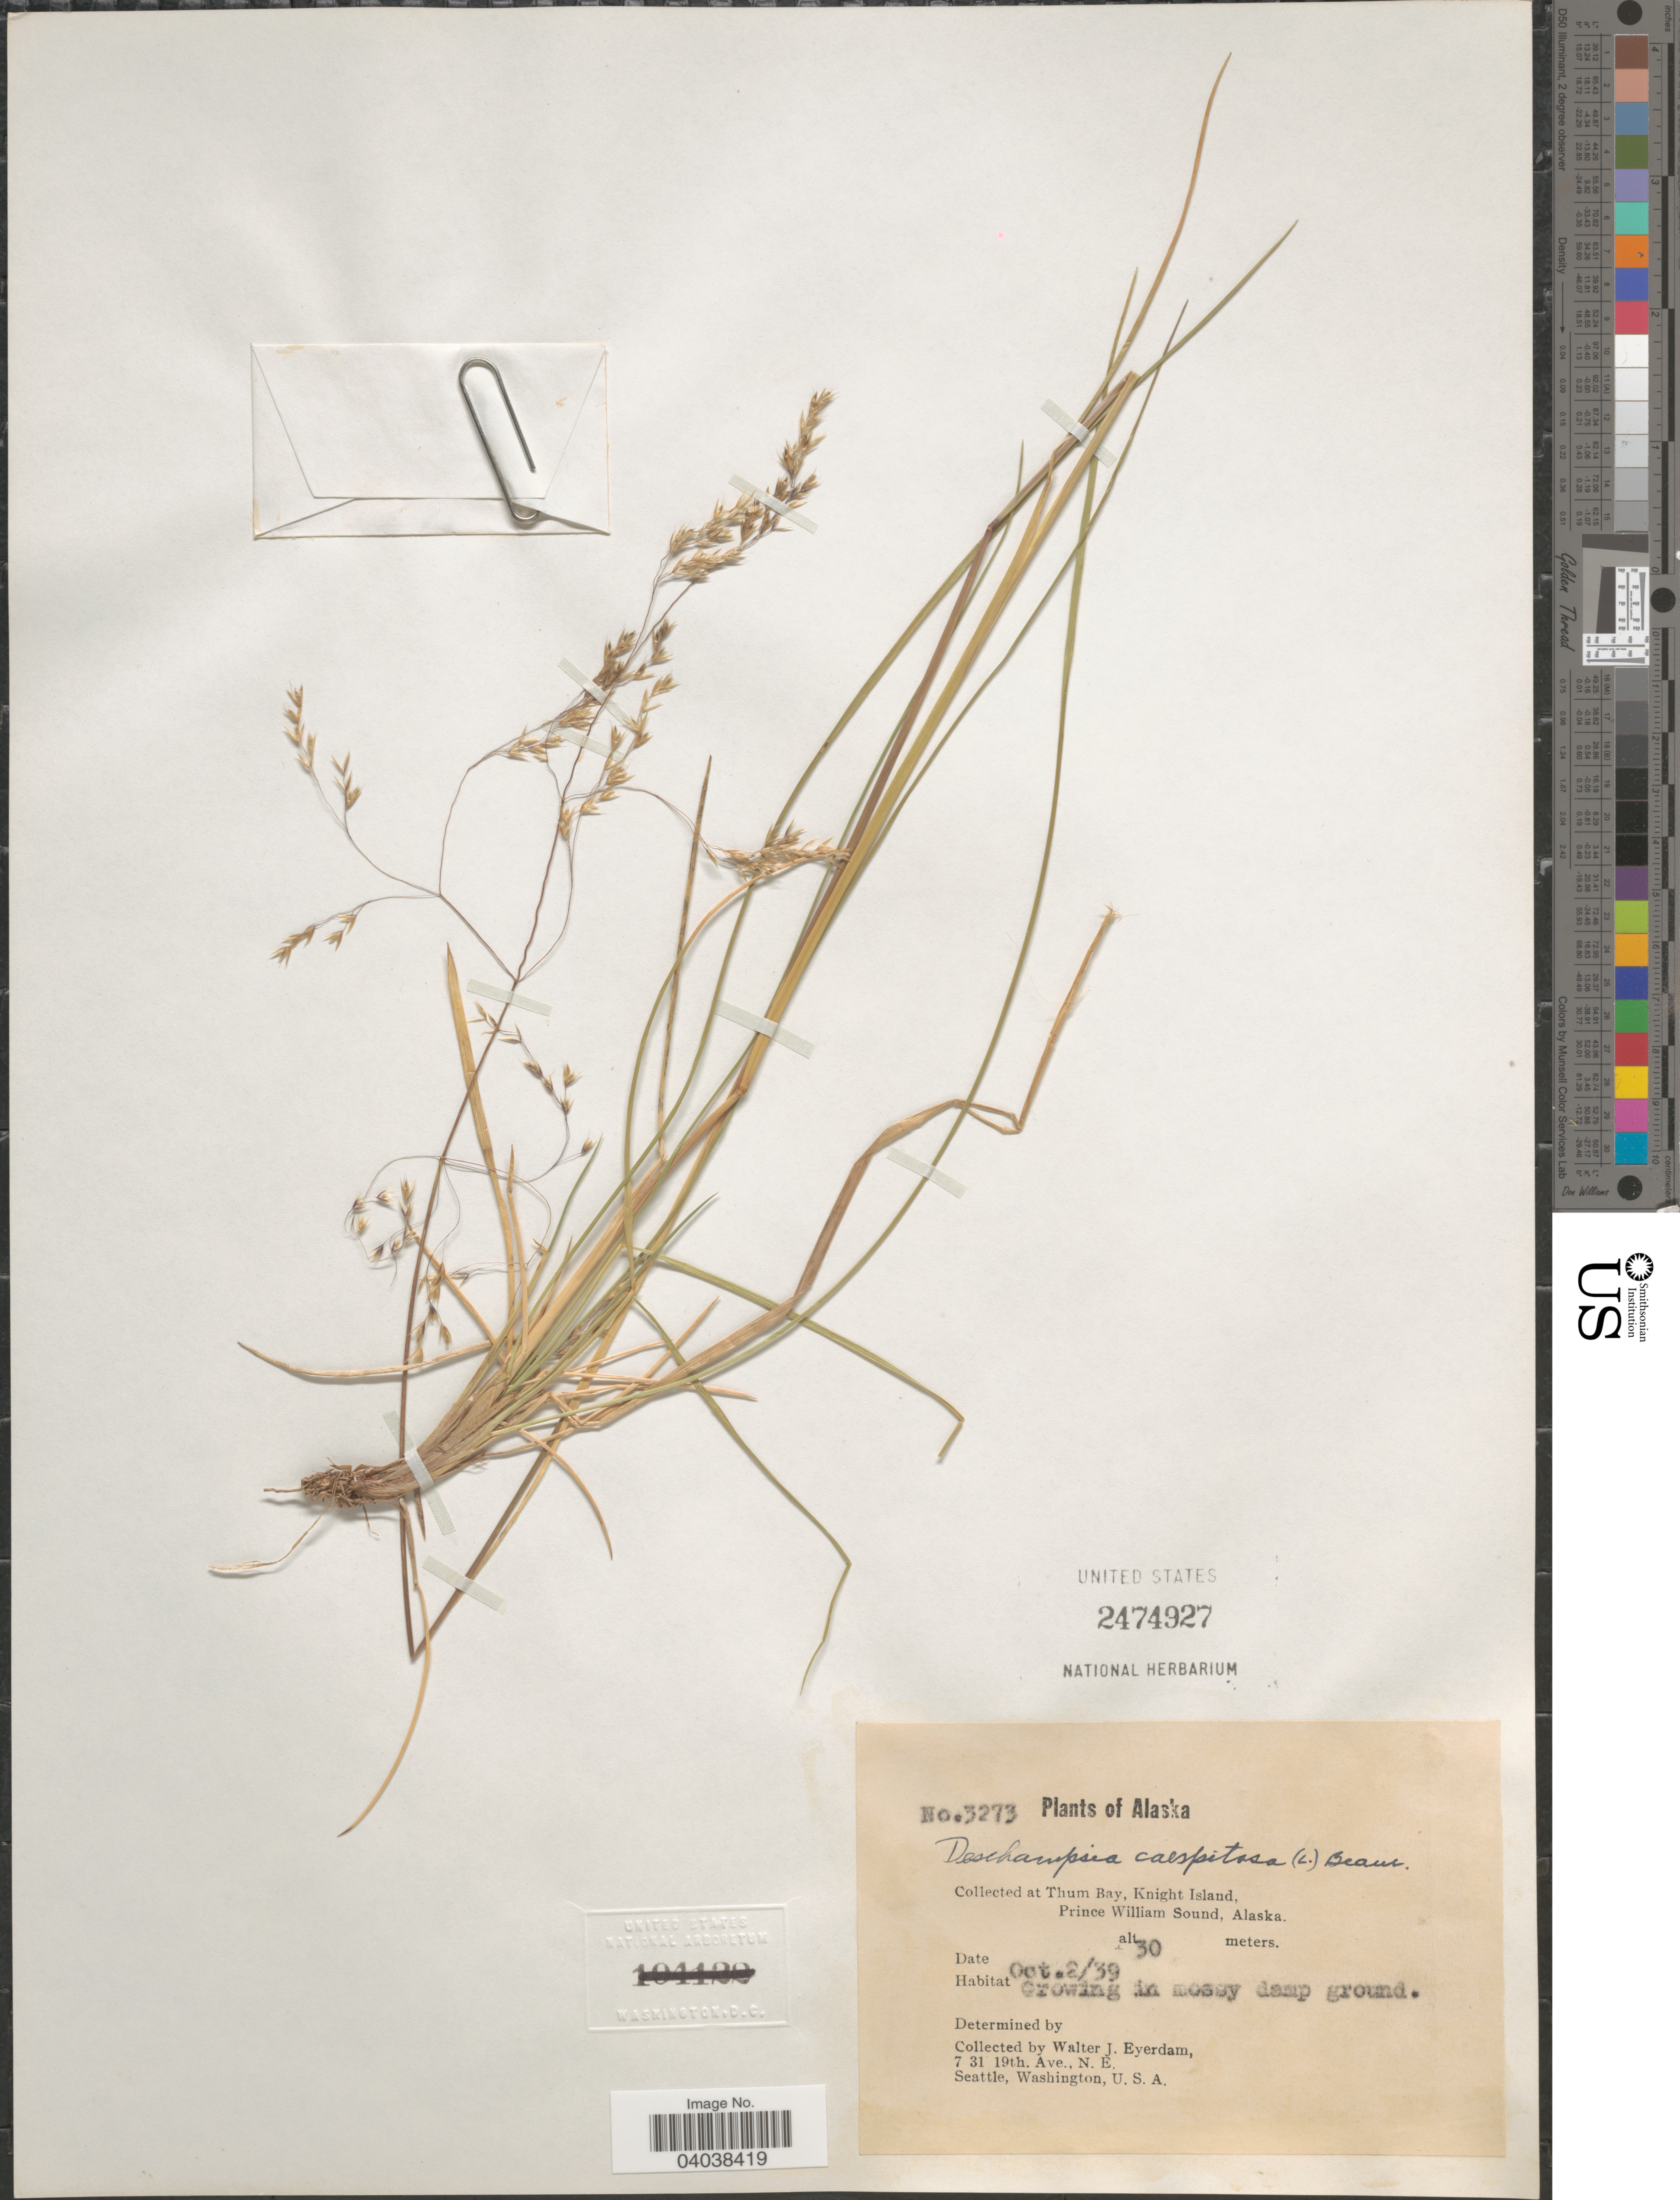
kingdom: Plantae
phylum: Tracheophyta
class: Liliopsida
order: Poales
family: Poaceae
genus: Deschampsia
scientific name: Deschampsia cespitosa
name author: (L.) P. Beauv.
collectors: W. J. Eyerdam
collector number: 3273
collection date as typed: Transcribed d/m/y: 2/10/39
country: United States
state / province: Alaska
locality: At Thum Bay, Knight Island, Prince William Sound.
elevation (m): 30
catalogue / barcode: US 2474927